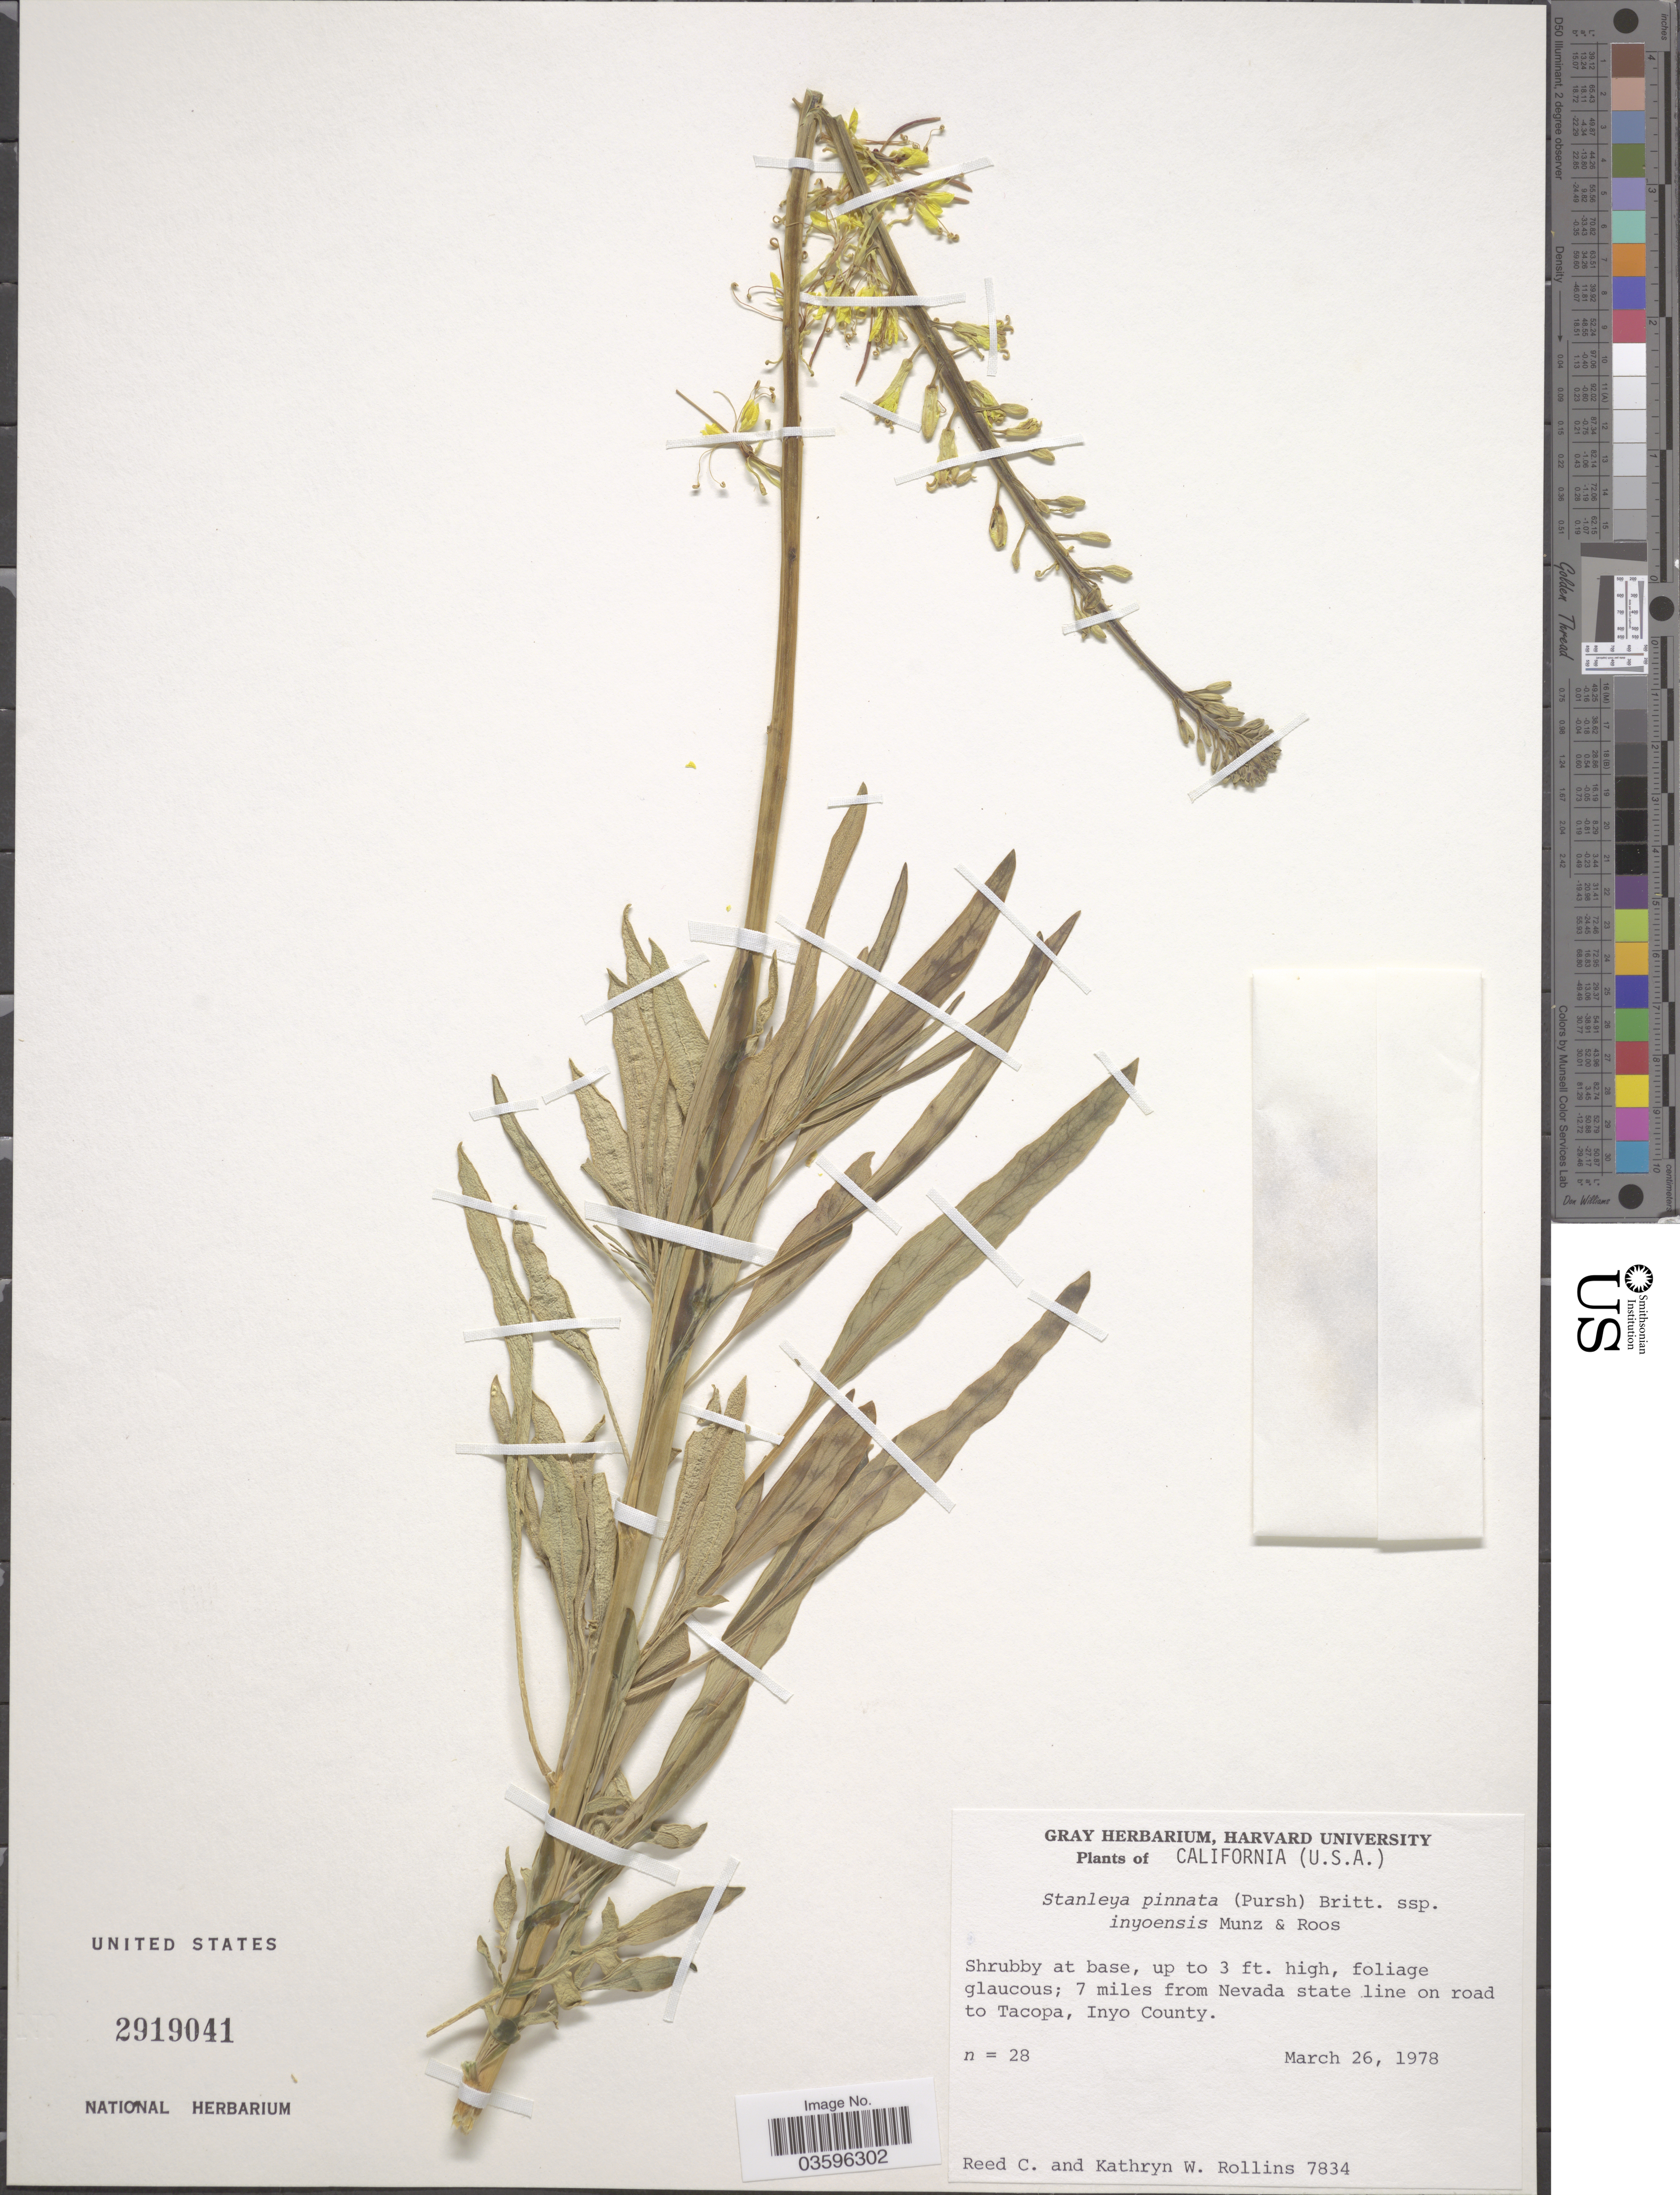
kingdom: Plantae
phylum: Tracheophyta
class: Magnoliopsida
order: Brassicales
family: Brassicaceae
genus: Stanleya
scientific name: Stanleya pinnata var. inyoensis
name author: (Munz & J.C. Roos) Reveal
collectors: R. C. Rollins & K. W. Rollins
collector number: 7834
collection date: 1978-03-26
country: United States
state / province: California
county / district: Inyo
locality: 7 miles from Nevada state line on road to Tacopa, Inyo County.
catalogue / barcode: US 2919041